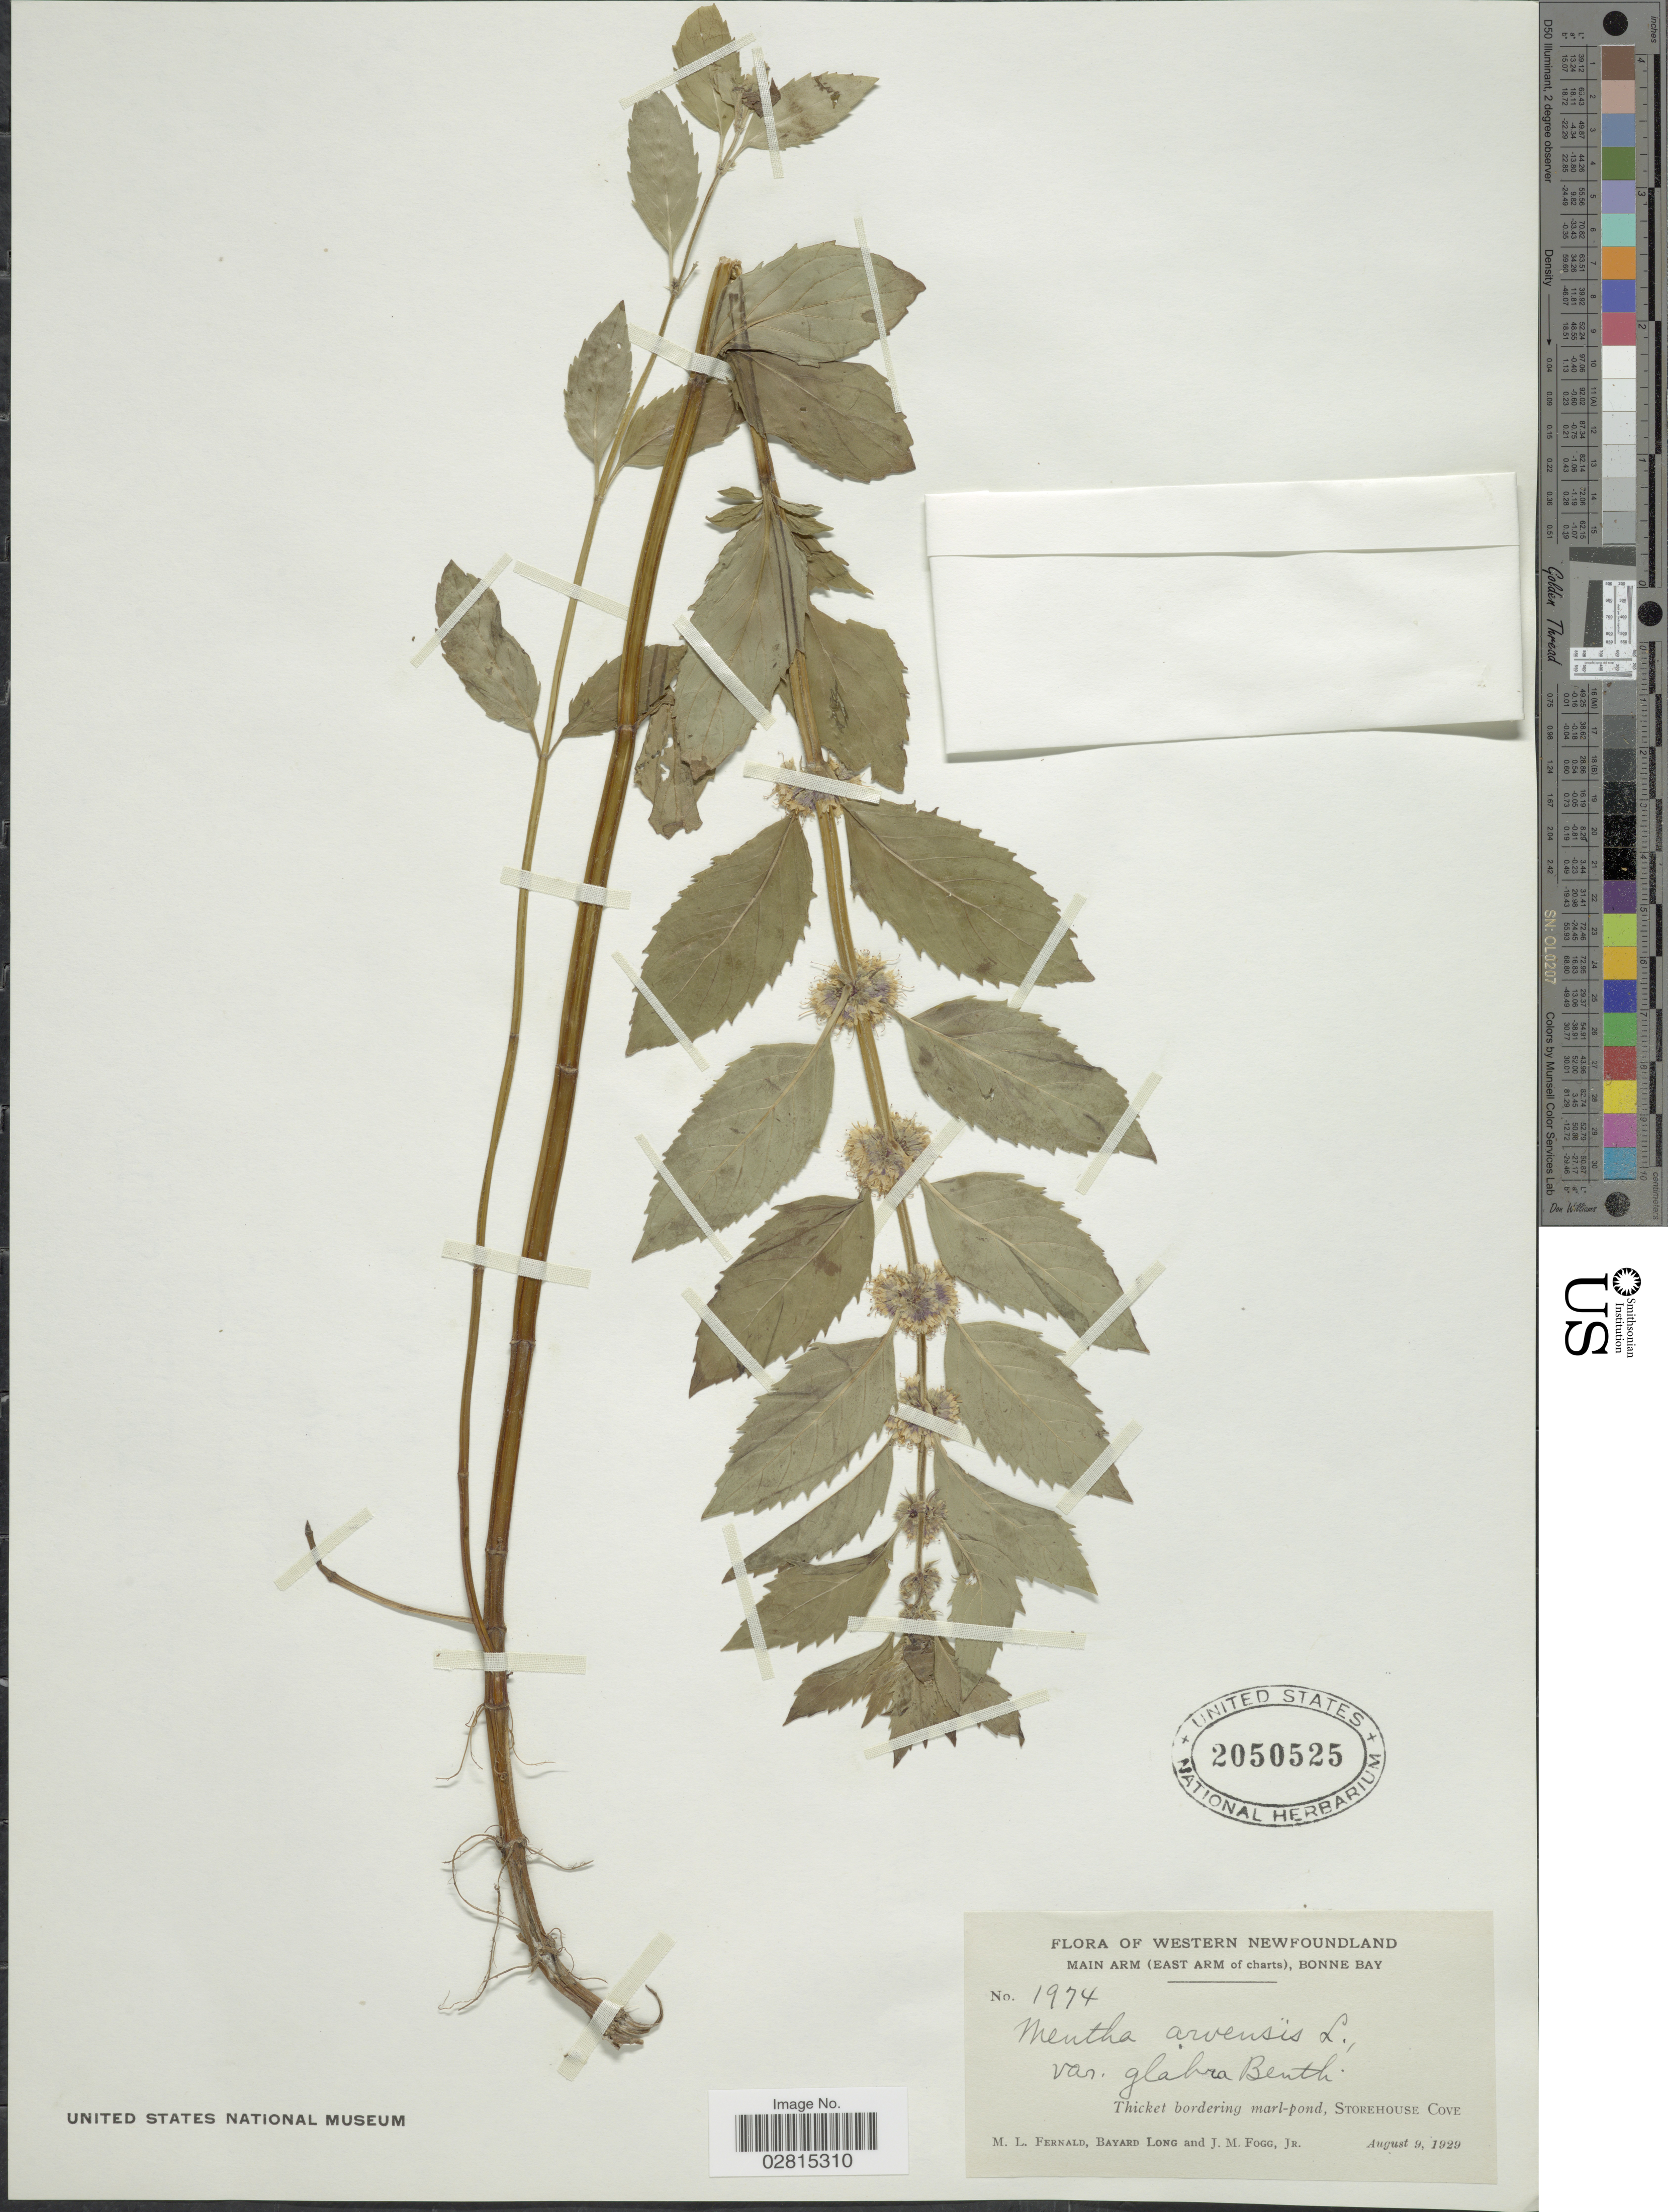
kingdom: Plantae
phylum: Tracheophyta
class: Magnoliopsida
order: Lamiales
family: Lamiaceae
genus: Mentha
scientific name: Mentha canadensis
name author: L.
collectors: M. L. Fernald, B. Long & J. Fogg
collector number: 1974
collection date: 1929-08-09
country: Canada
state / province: Newfoundland and Labrador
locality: Western Newfoundland. Main Arm (East Arm of charts), Bonne Bay. Thicket bordering marl-pond, Storehouse Cove.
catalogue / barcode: US 2050525